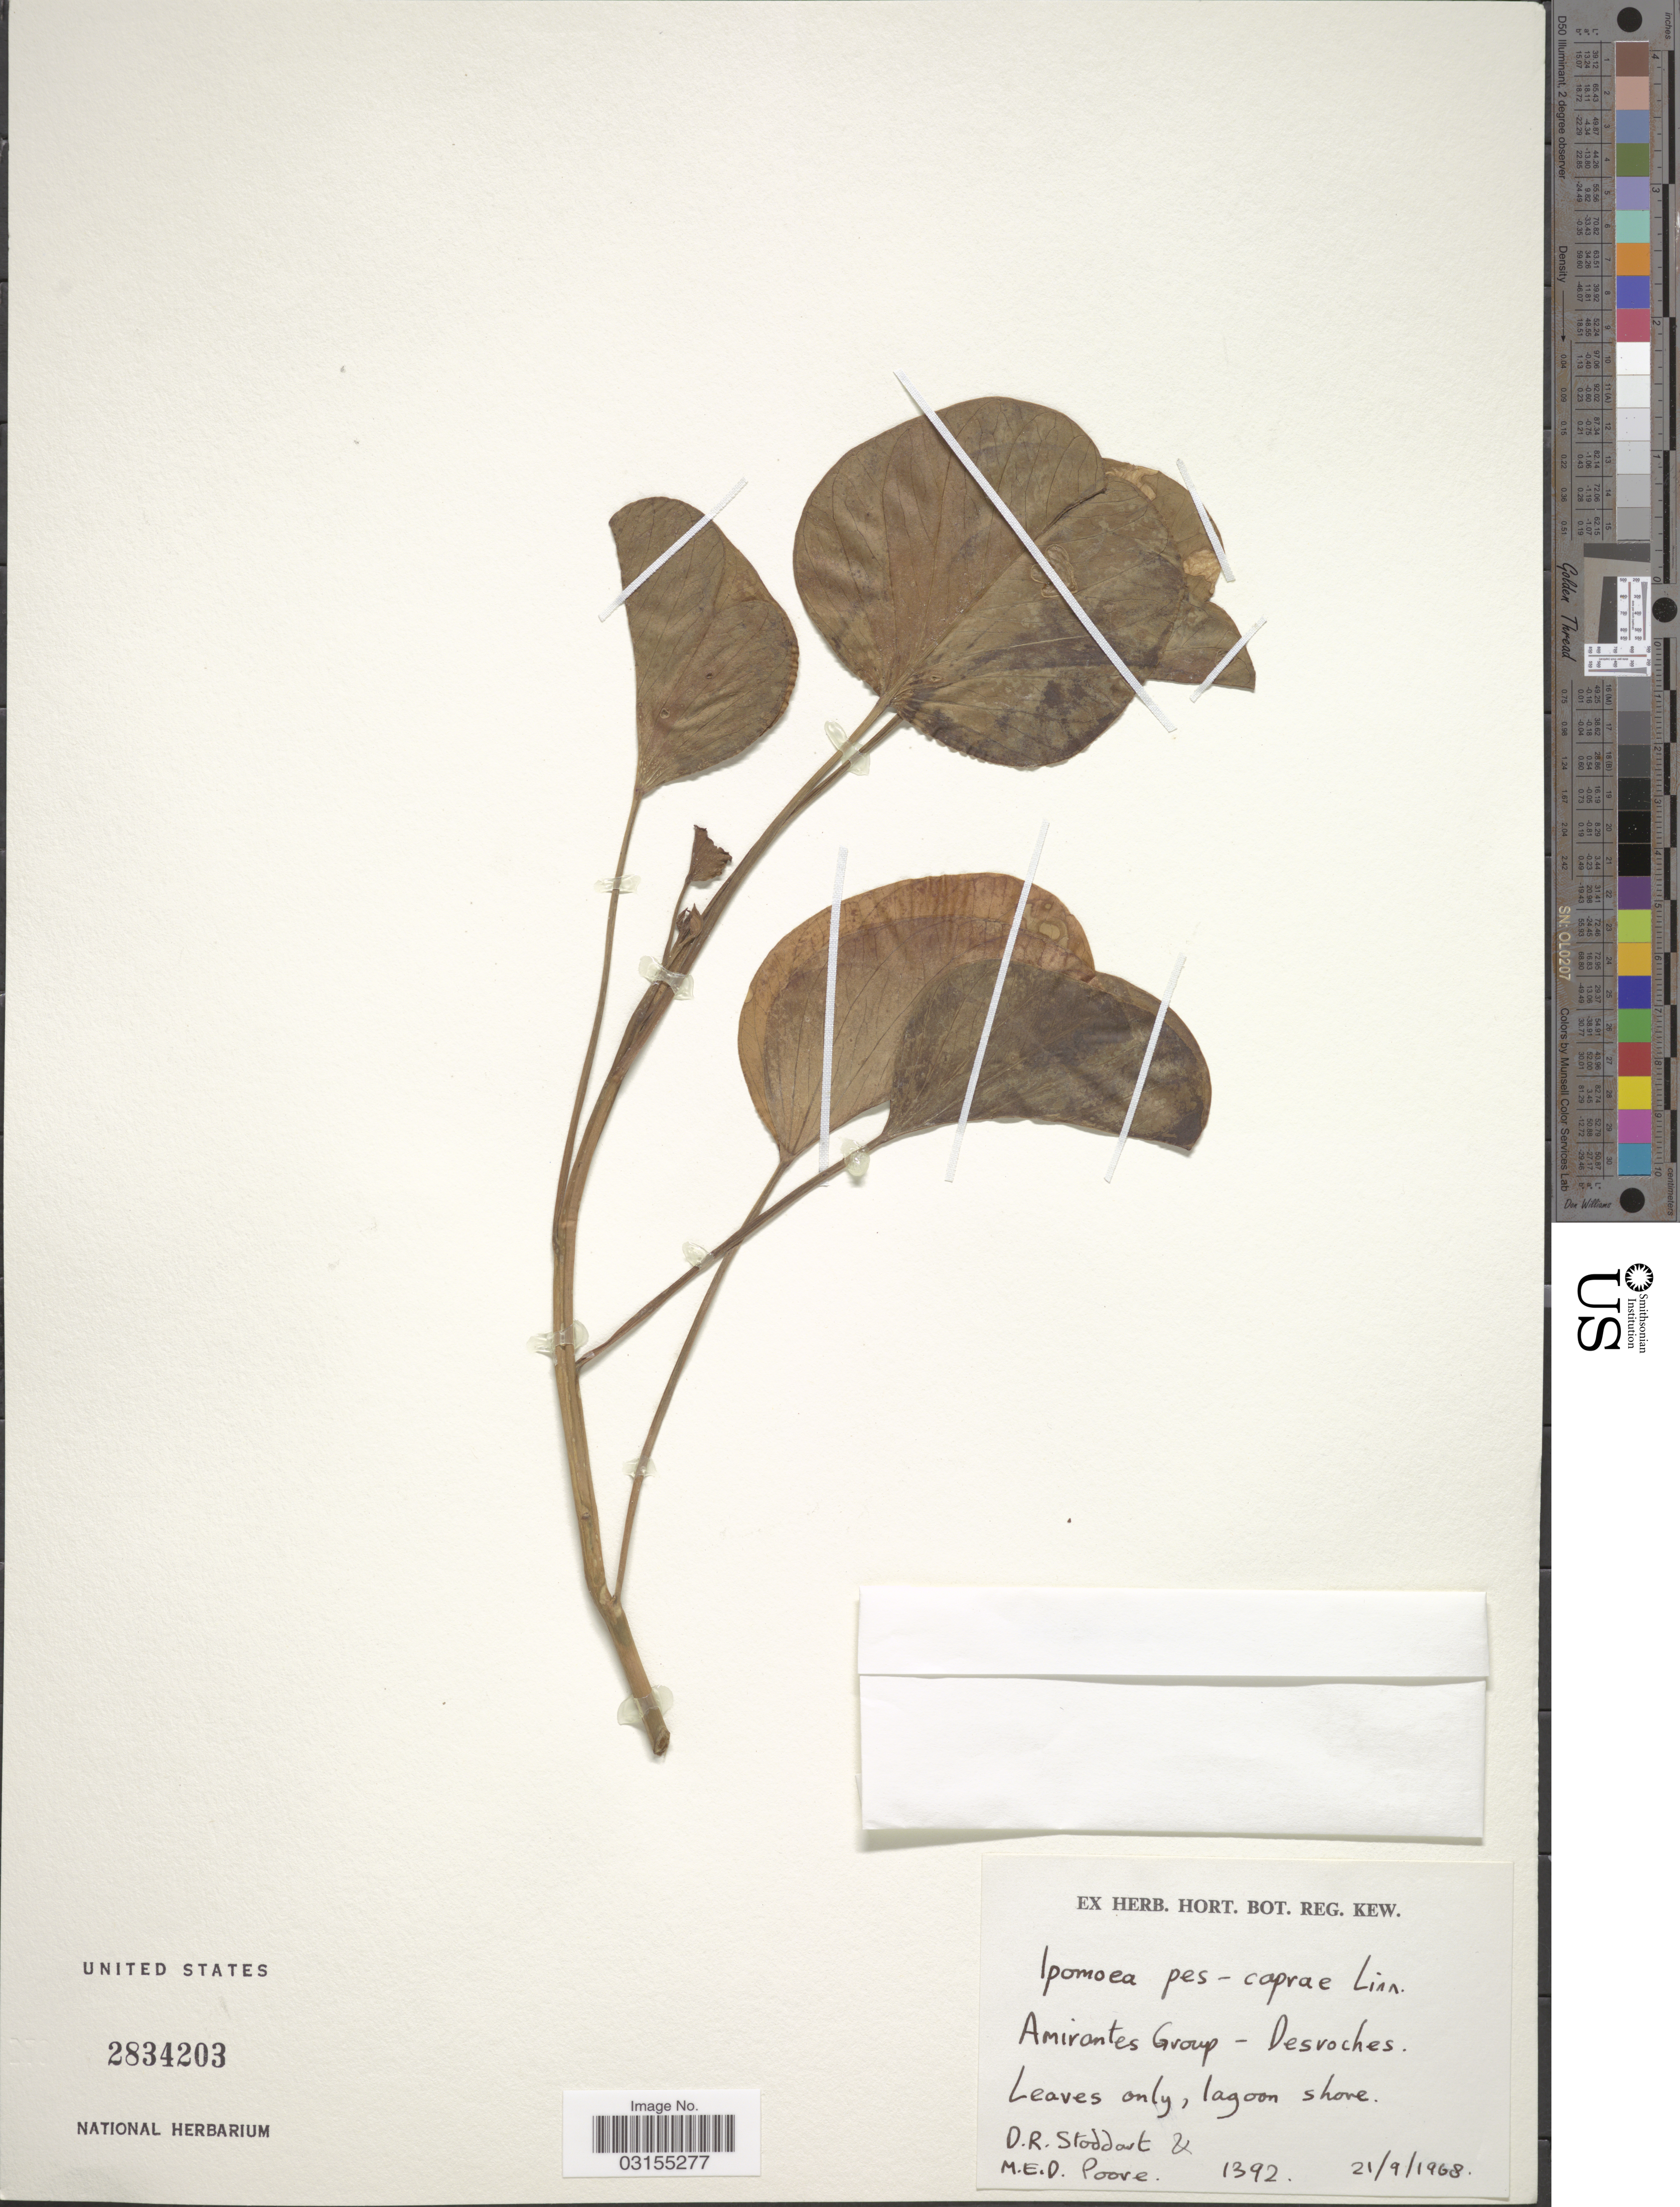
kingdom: Plantae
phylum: Tracheophyta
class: Magnoliopsida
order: Solanales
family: Convolvulaceae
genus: Ipomoea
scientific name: Ipomoea pes-caprae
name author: (L.) R. Br.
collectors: D. R. Stoddart & M. E. D. Poore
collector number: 1392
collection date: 1968-09-21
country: Seychelles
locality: Amirantes Group - Desroches.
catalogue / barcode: US 2834203